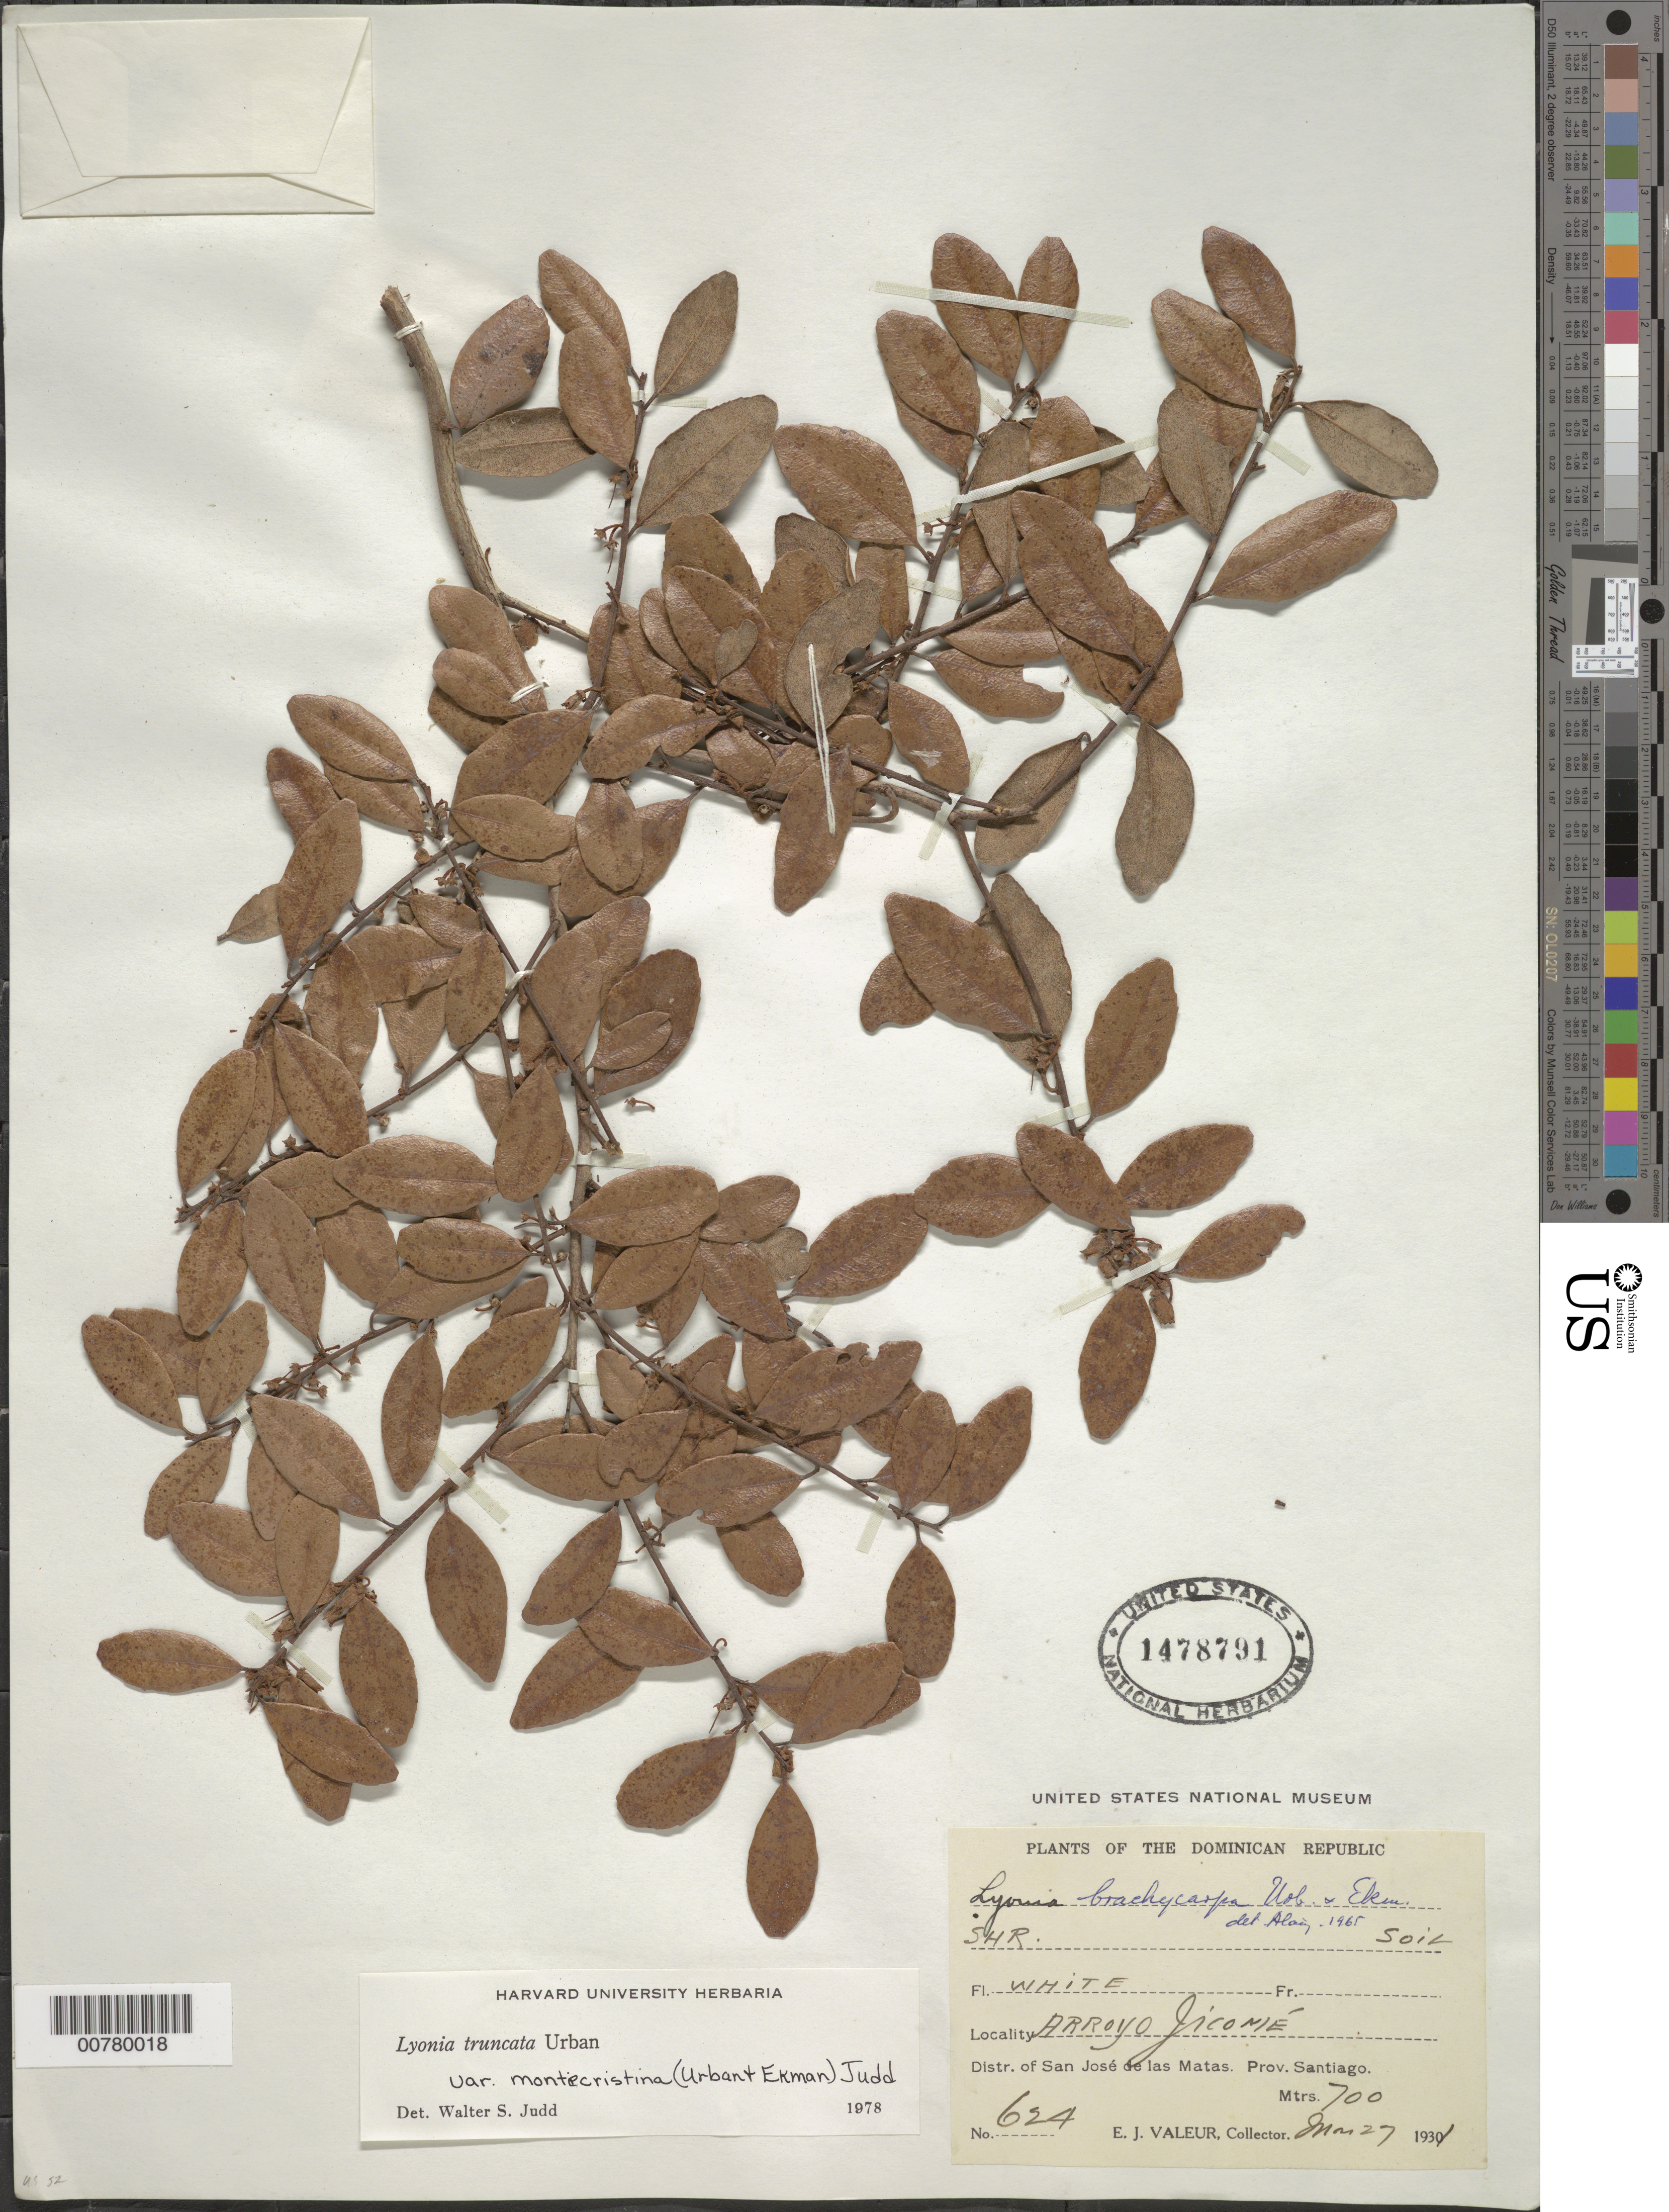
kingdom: Plantae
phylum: Tracheophyta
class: Magnoliopsida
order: Ericales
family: Ericaceae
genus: Lyonia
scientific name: Lyonia truncata var. montecristina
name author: (Urb. & Ekman) Judd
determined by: Judd, Walter S.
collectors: E. Valeur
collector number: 624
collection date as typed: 27 May 1931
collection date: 1931-05-27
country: Dominican Republic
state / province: Santiago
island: Hispaniola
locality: San José de las Matas, Arroyo Jicomé.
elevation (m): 700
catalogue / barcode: US 1478791